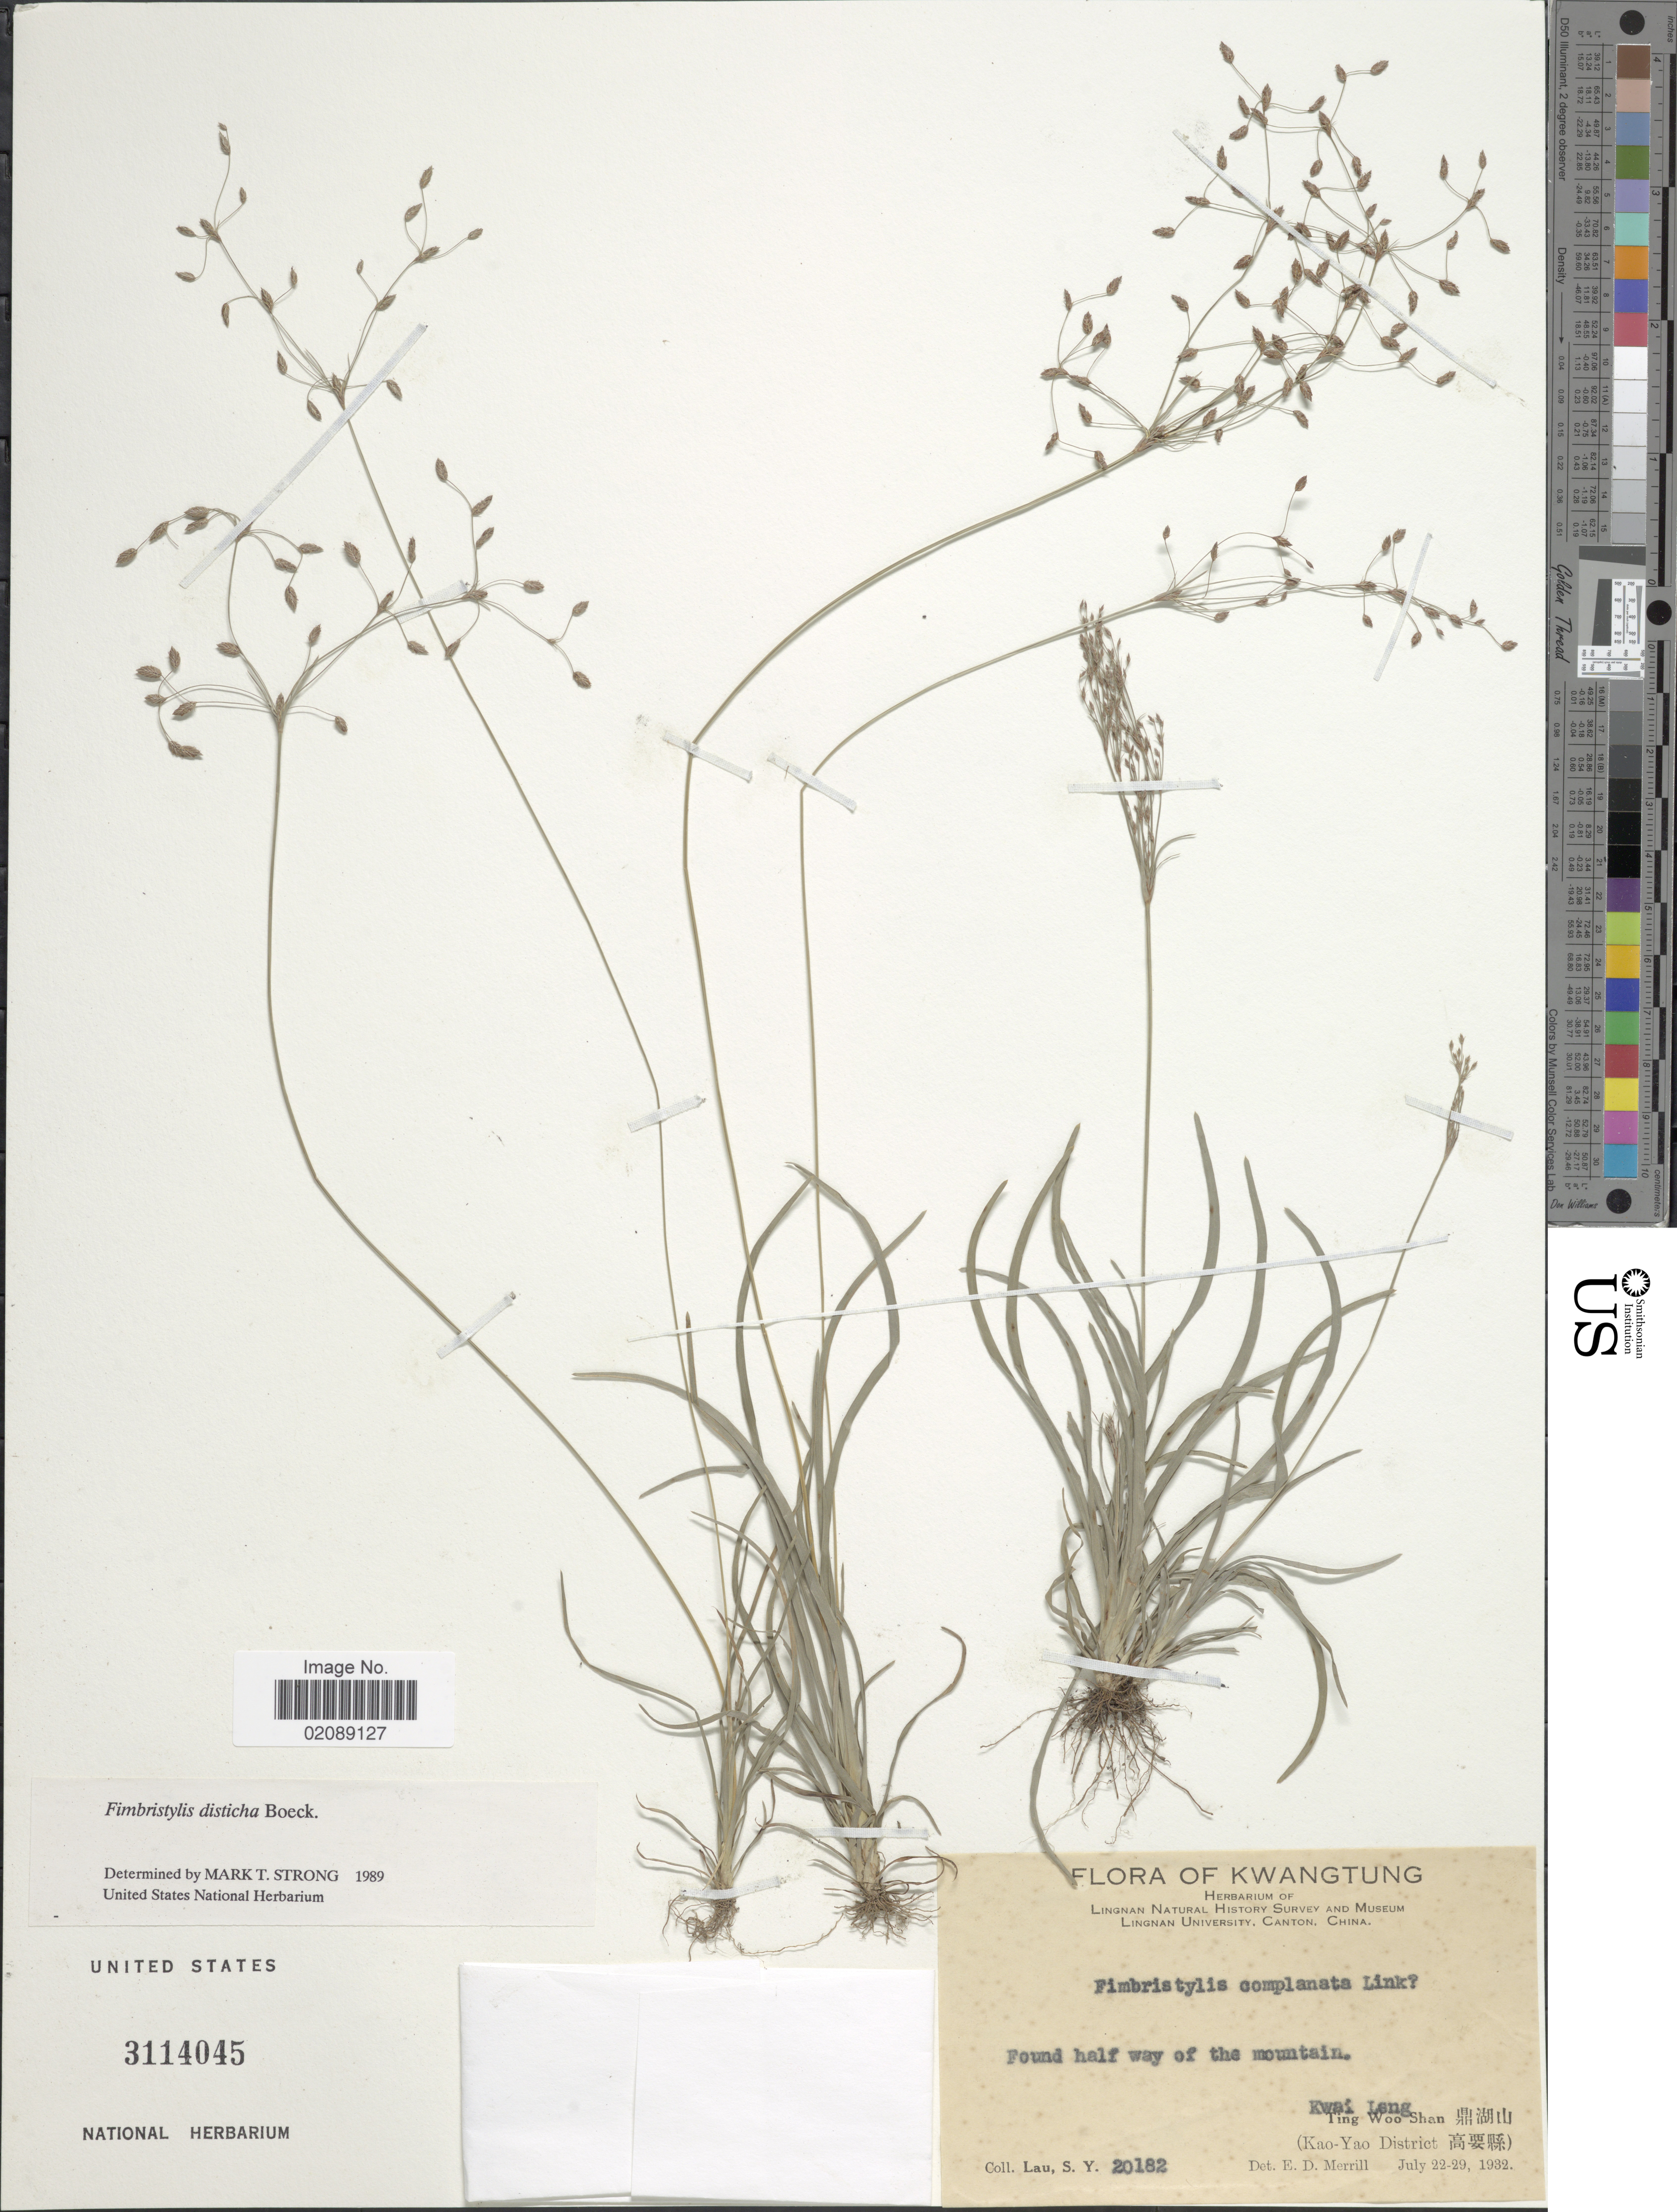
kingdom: Plantae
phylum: Tracheophyta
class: Liliopsida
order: Poales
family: Cyperaceae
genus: Fimbristylis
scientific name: Fimbristylis disticha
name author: Boeckeler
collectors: S. Y. Lau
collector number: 20182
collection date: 1932-07-22/1932-07-29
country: China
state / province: Guangdong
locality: Kwatung,Found half way of the mountain, Kwai Leng, Ting Woo Shan (Kao-Yao District)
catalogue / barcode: US 3114045